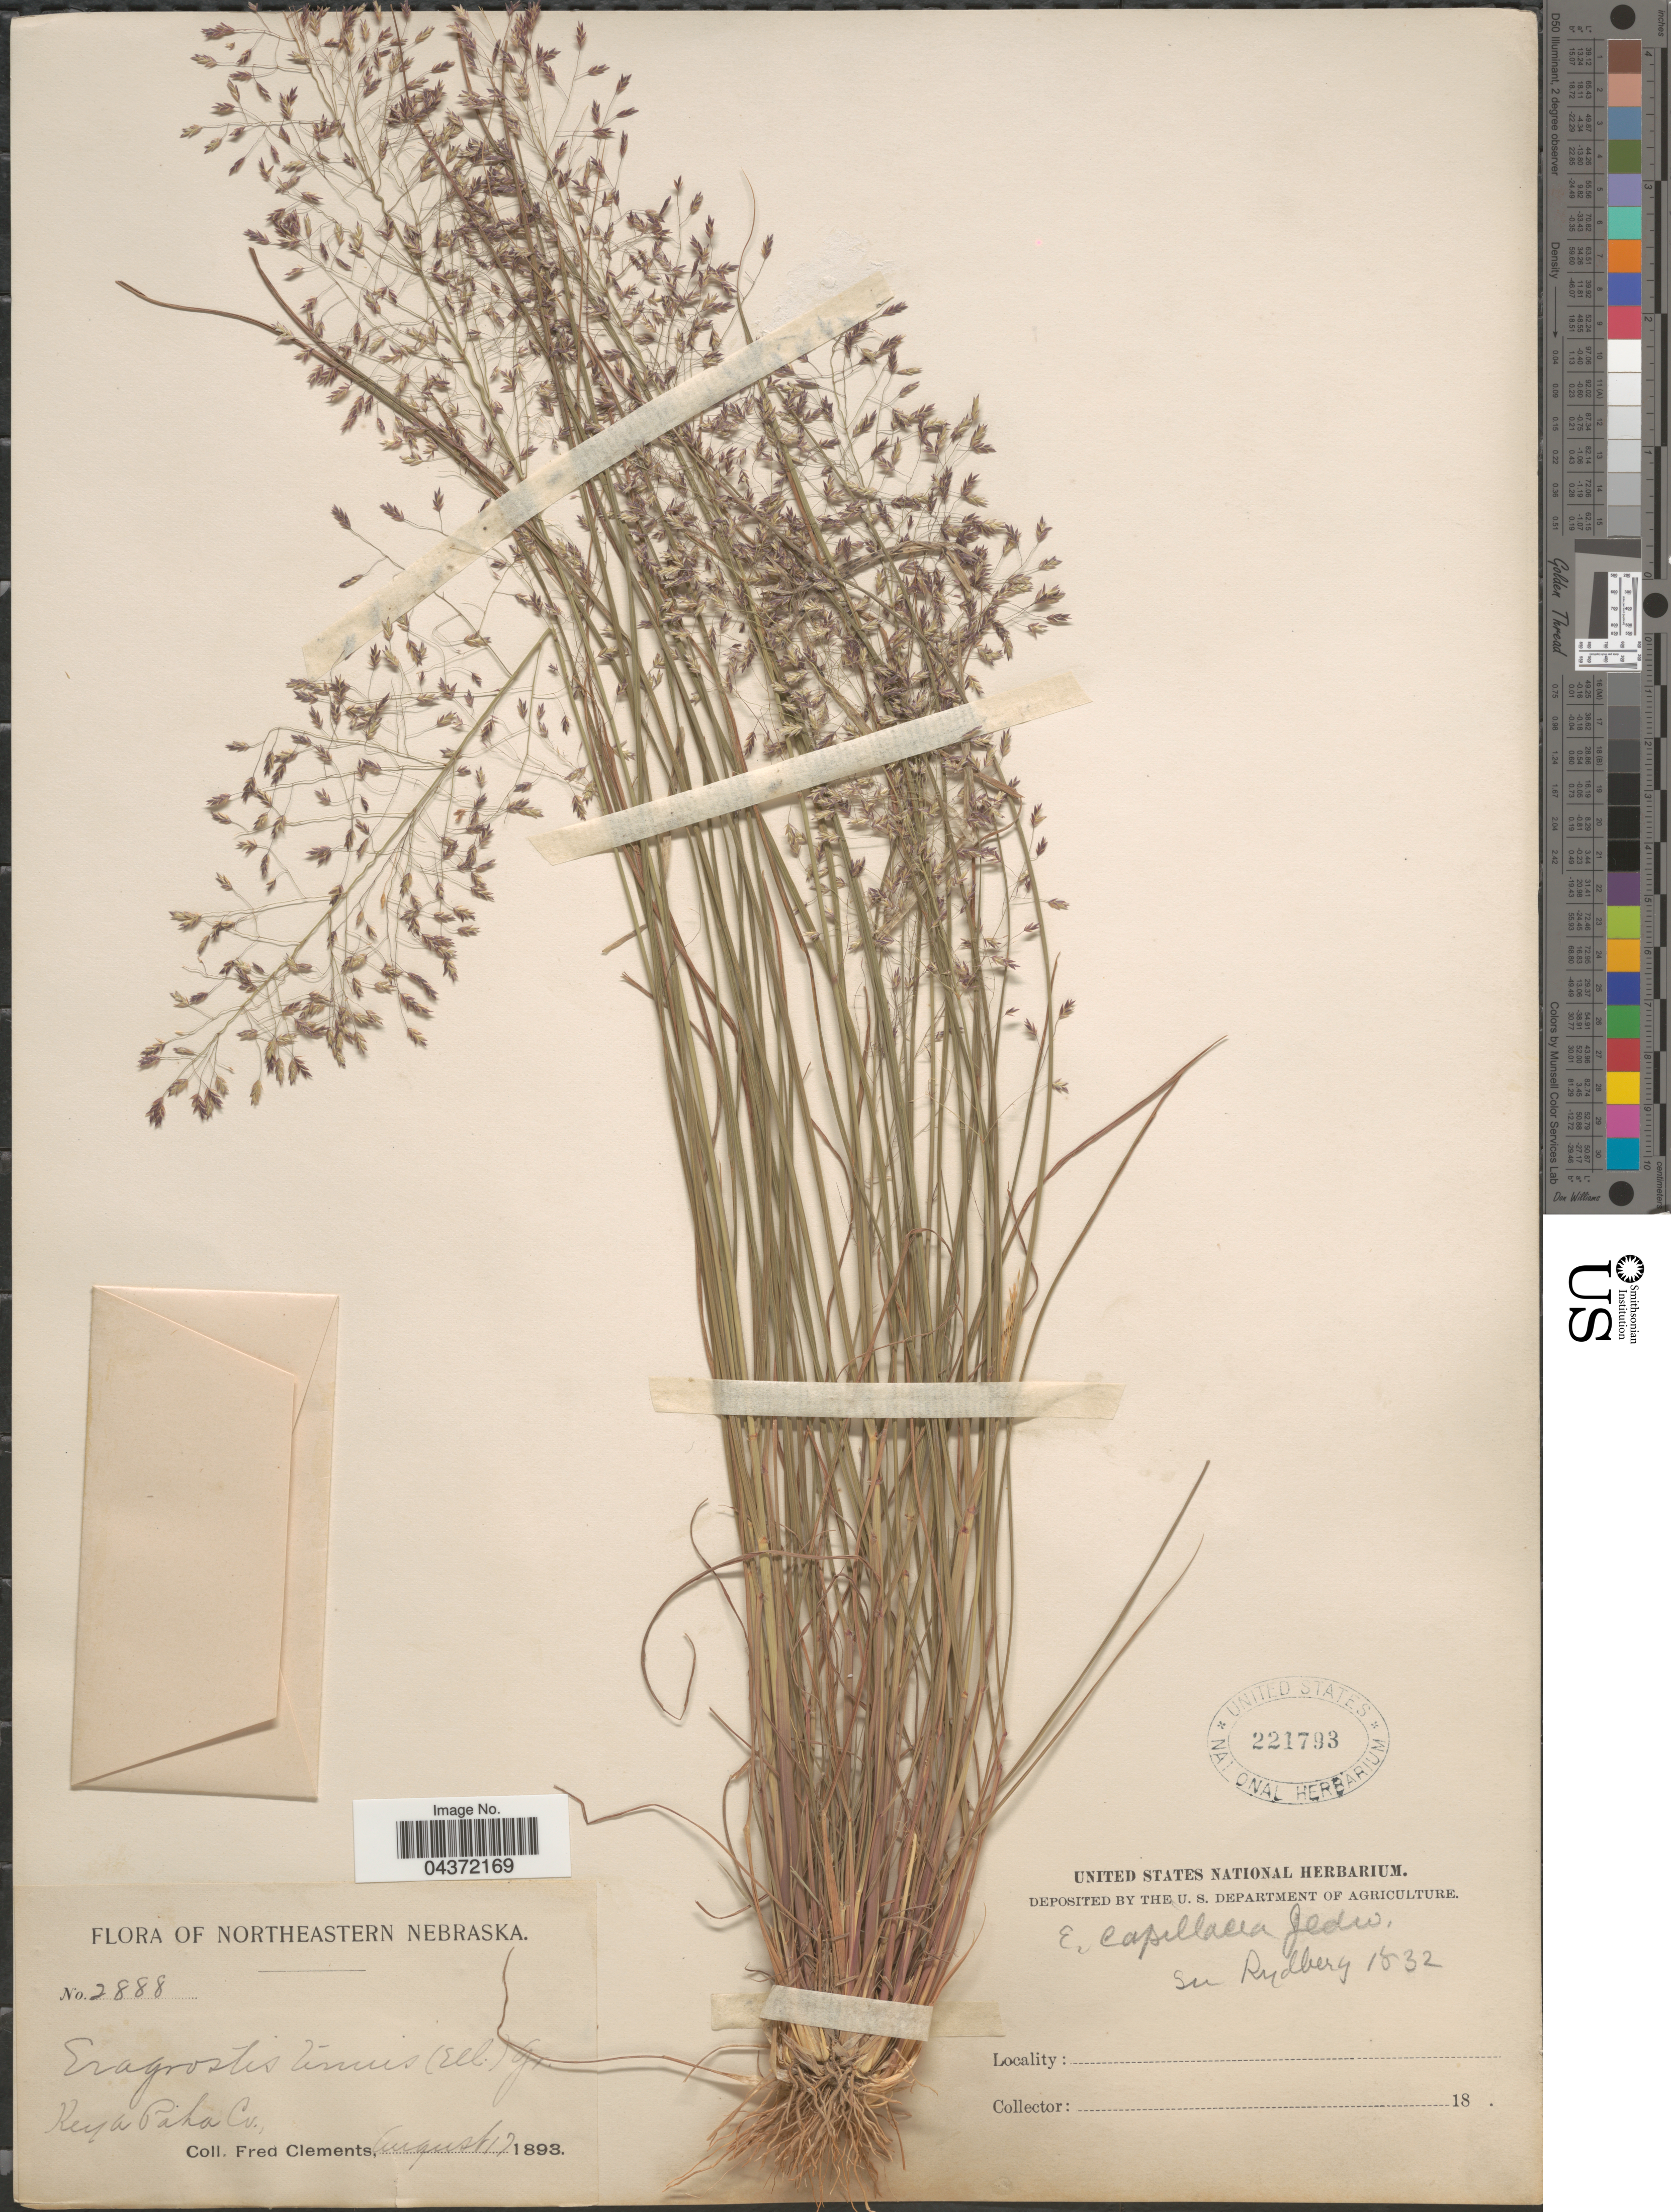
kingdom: Plantae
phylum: Tracheophyta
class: Liliopsida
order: Poales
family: Poaceae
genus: Eragrostis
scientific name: Eragrostis trichodes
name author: (Nutt.) Alph. Wood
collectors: F. Clements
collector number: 2888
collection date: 1893-08-17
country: United States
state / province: Nebraska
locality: Northeastern Nebraska. Keya Paha Co.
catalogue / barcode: US 221793